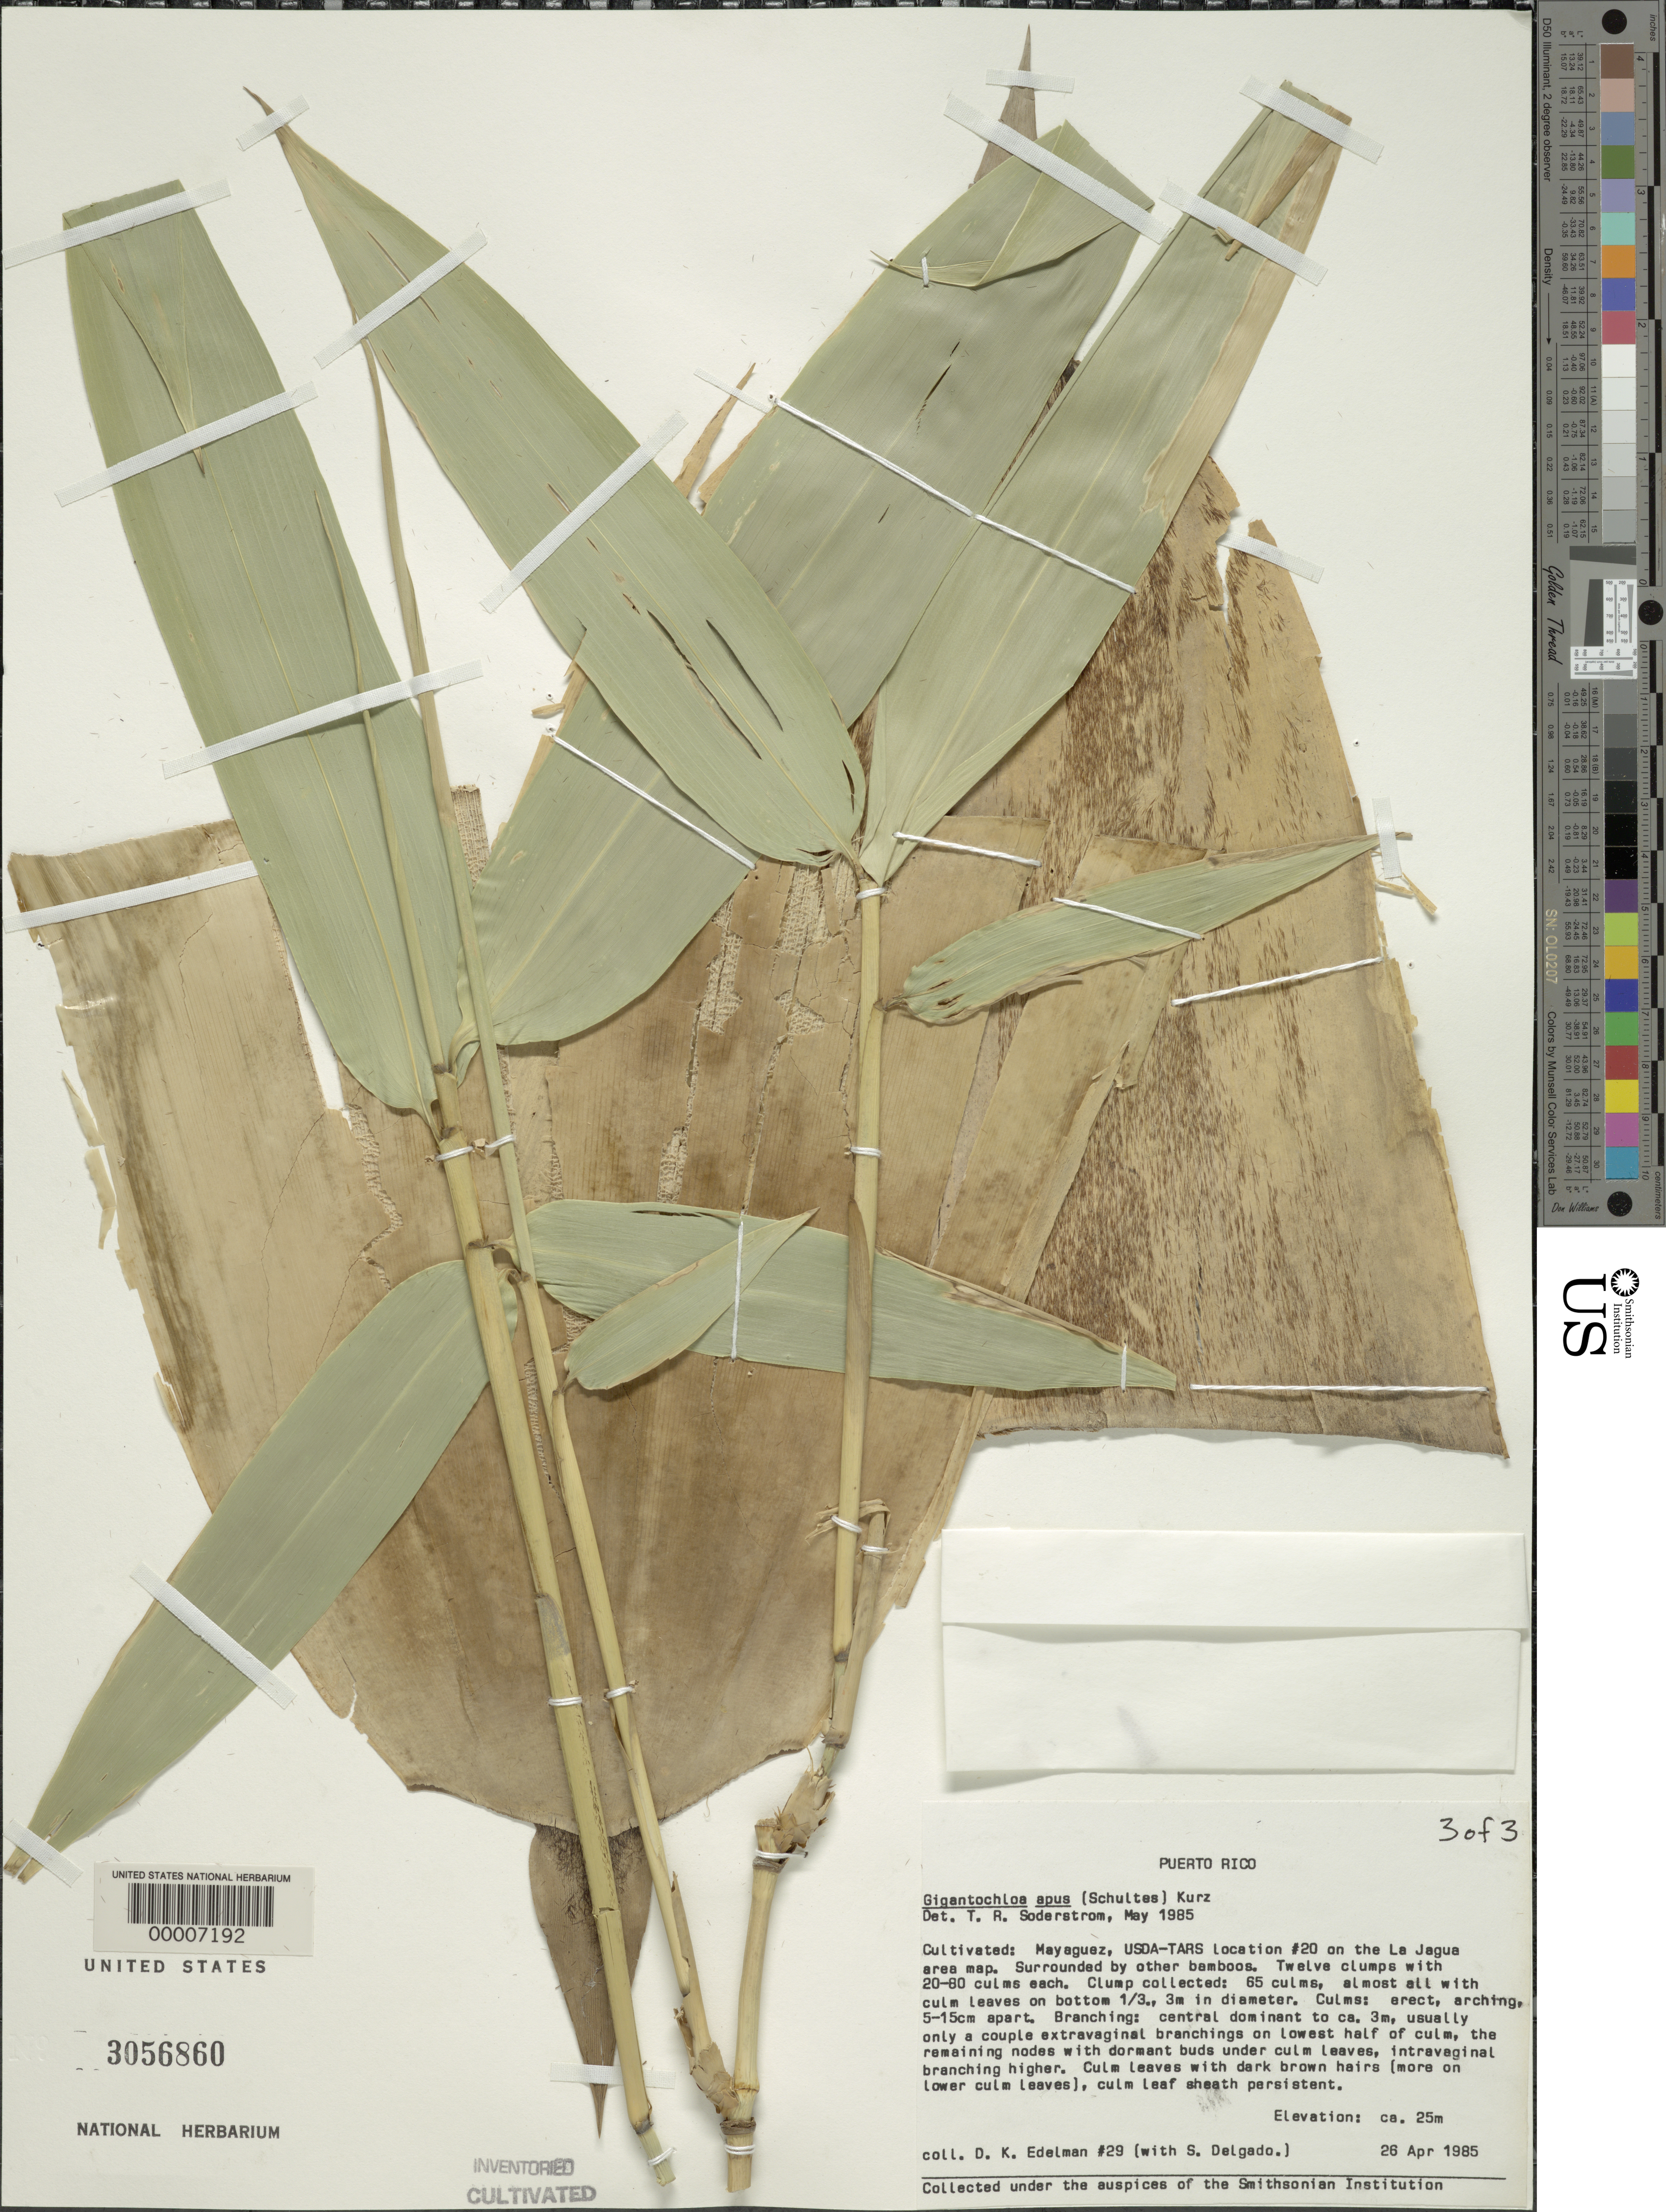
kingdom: Plantae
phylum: Tracheophyta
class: Liliopsida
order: Poales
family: Poaceae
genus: Gigantochloa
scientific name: Gigantochloa apus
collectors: D. Edelman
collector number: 29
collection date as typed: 26 Apr 1985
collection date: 1985-04-26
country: Puerto Rico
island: Greater Antilles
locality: Mayaguez, usda-tars, location #20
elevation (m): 25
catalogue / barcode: US 3056860